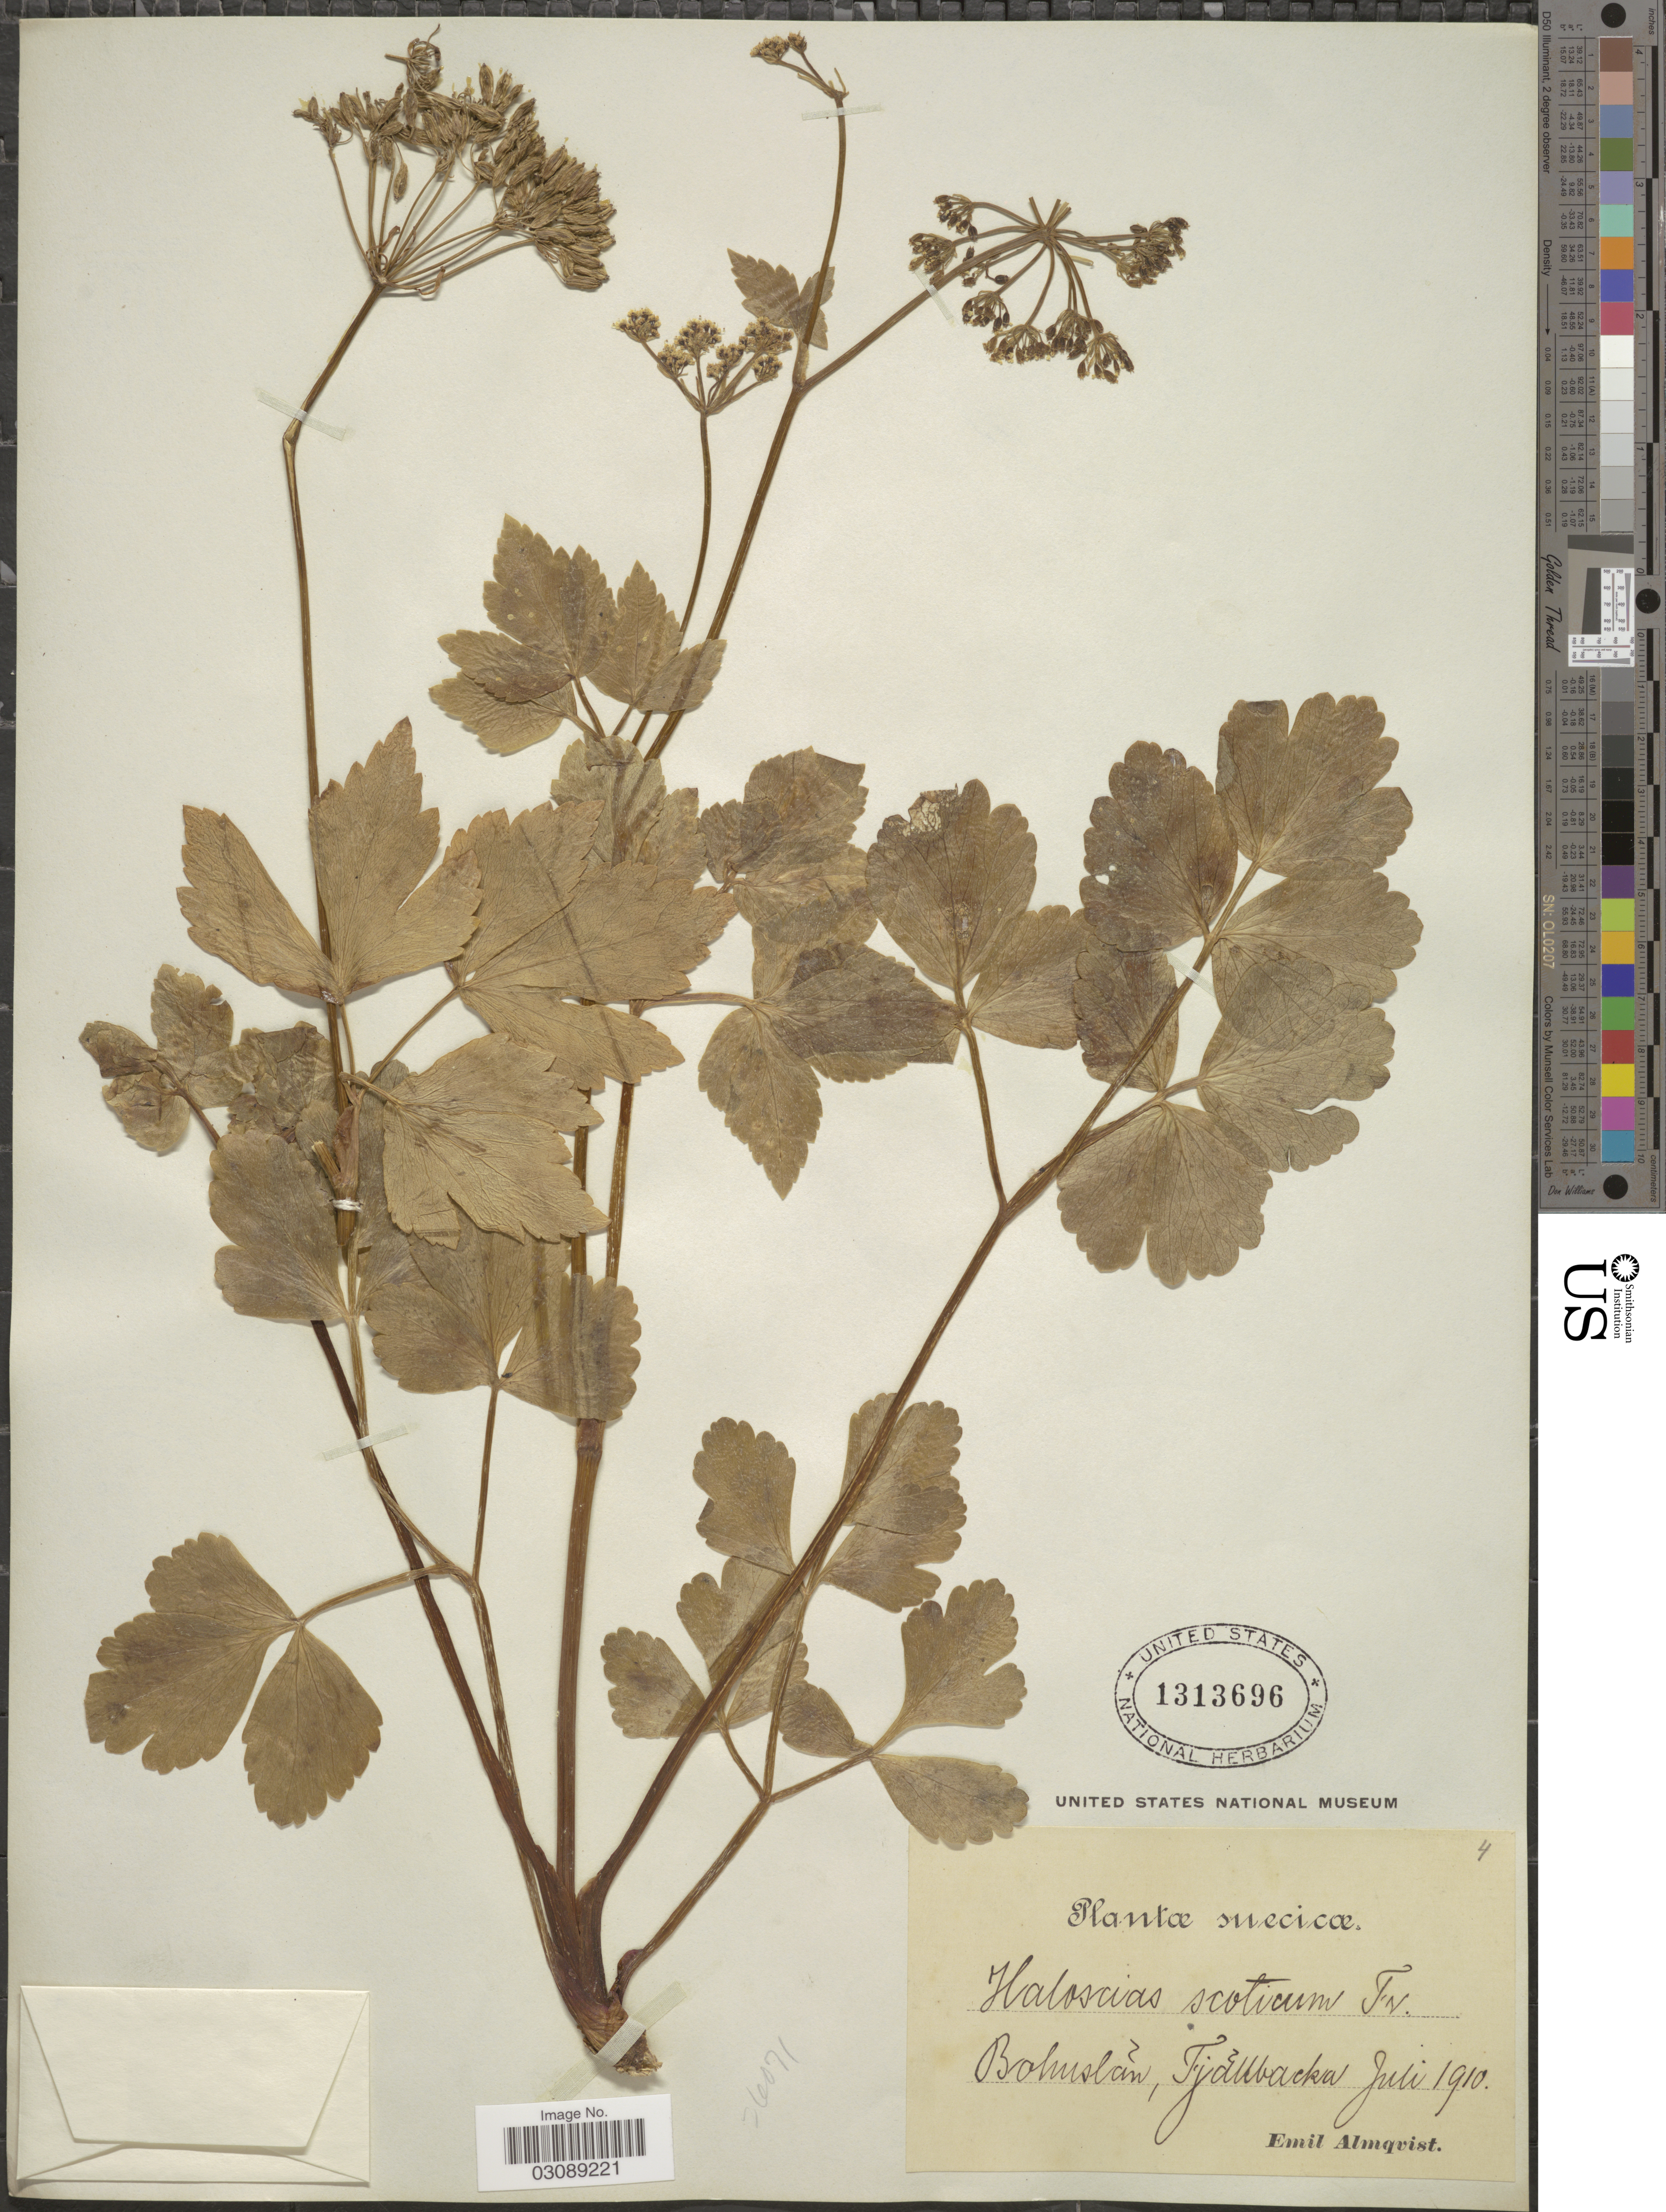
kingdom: Plantae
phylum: Tracheophyta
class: Magnoliopsida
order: Apiales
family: Apiaceae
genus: Ligusticum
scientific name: Ligusticum scoticum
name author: L.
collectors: E. Almqvist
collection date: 1910-07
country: Sweden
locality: Suecicæ, Bahuslan, Fjallbacka.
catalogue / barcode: US 1313696